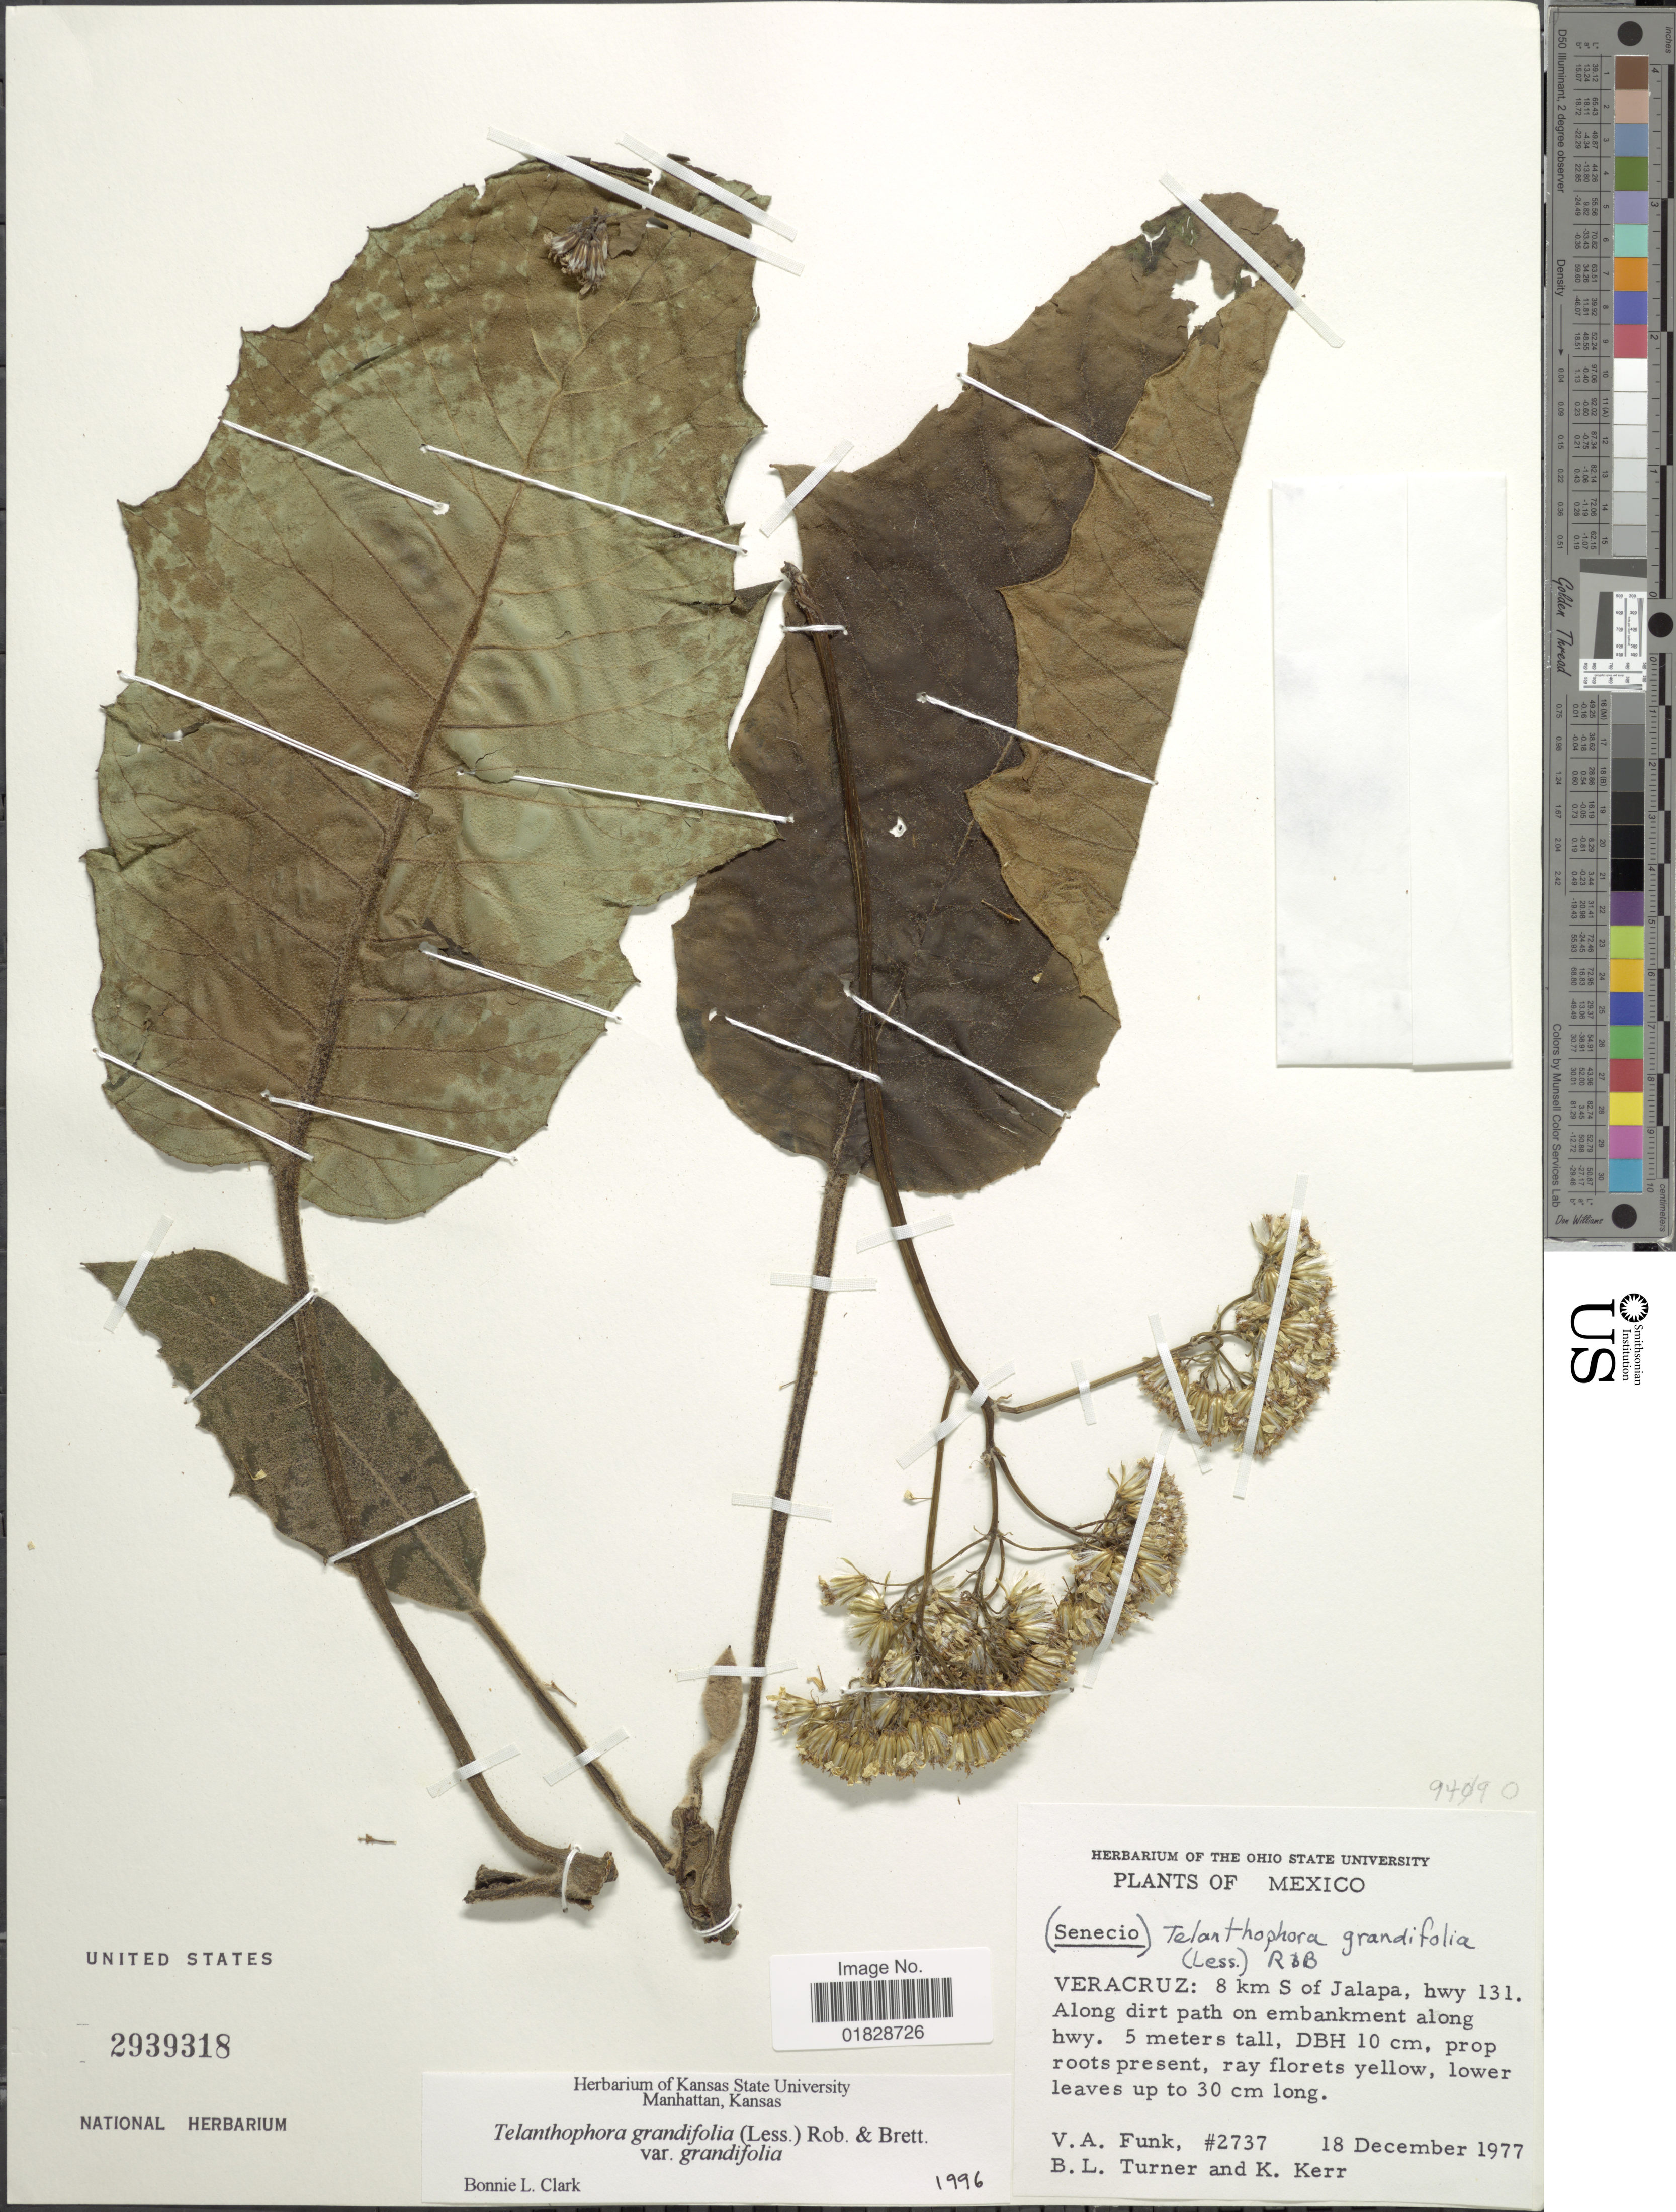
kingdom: Plantae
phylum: Tracheophyta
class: Magnoliopsida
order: Asterales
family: Asteraceae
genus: Telanthophora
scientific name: Telanthophora grandifolia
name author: (Less.) H. Rob. & Brettell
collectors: V. Funk, B. L. Turner & K. Kerr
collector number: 2737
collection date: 1977-12-18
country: Mexico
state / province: Veracruz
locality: Veracruz: 8 kms S of Jalapa, hwy 131. Along dirt path on embankment along hwy.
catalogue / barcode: US 2939318